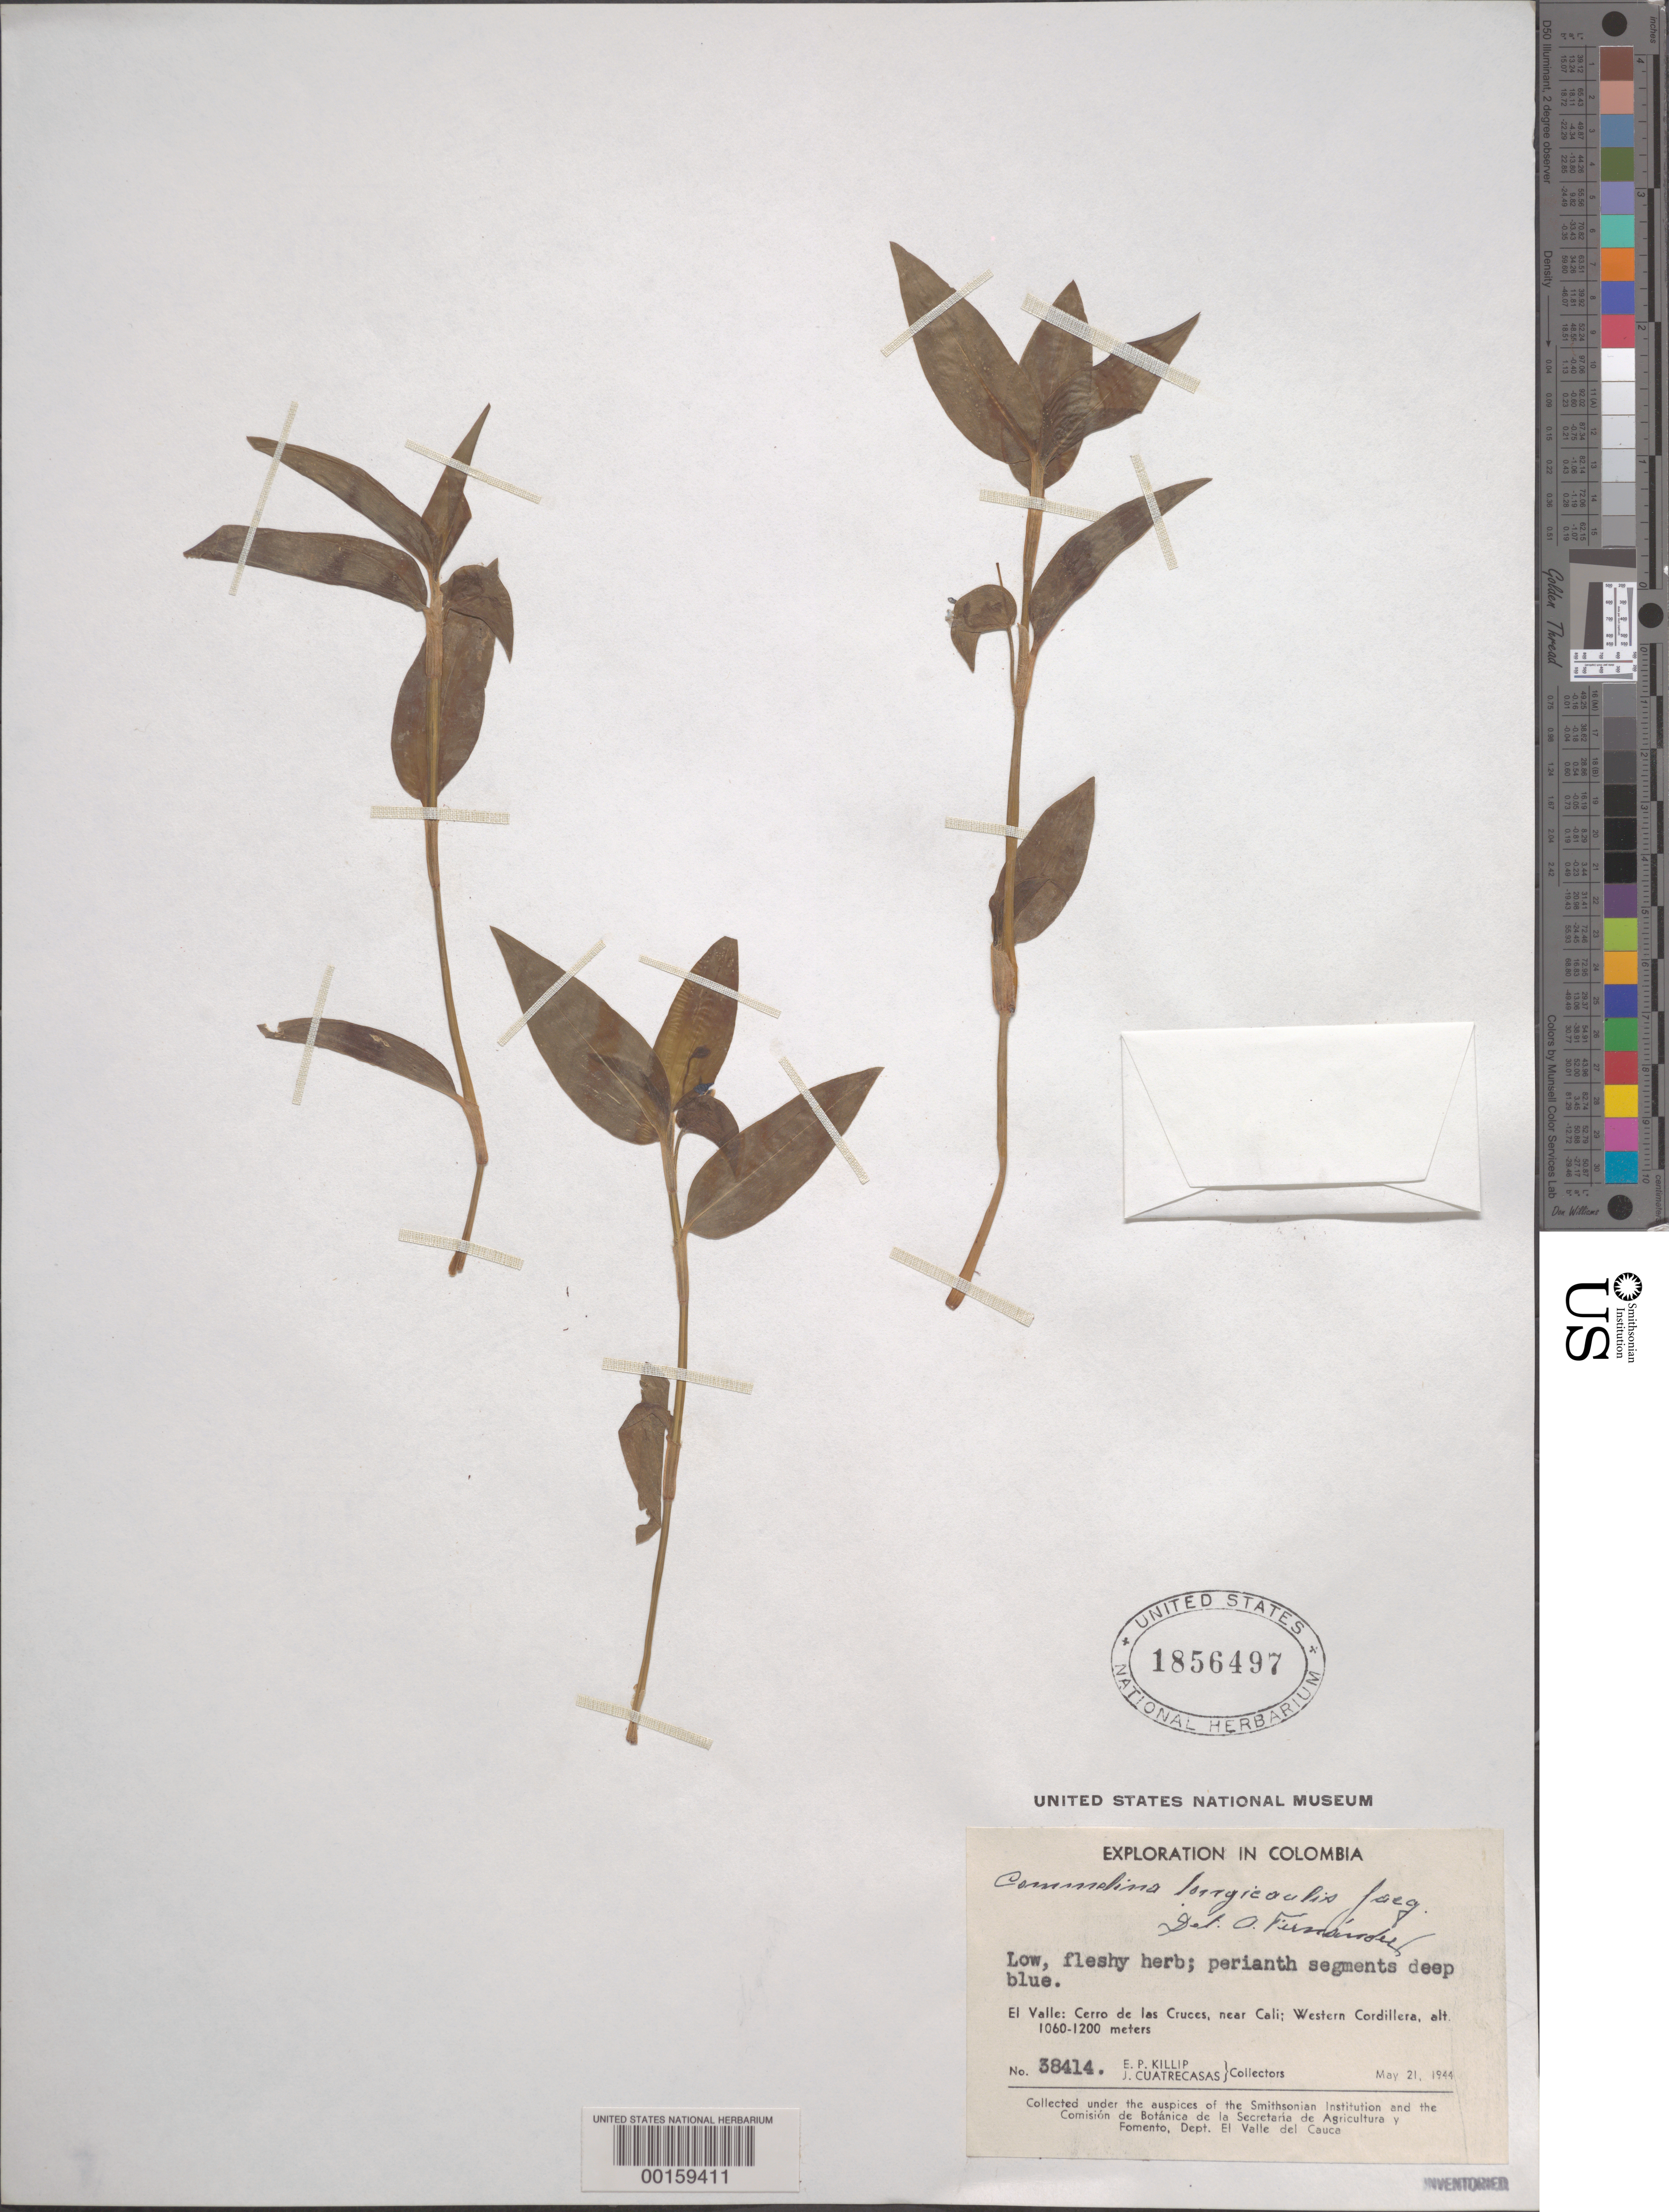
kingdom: Plantae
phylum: Tracheophyta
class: Liliopsida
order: Commelinales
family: Commelinaceae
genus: Commelina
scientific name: Commelina diffusa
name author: Burm. f.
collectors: E. P. Killip & J. Cuatrecasas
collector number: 37414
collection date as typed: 21 May 1944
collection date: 1944-05-21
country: Colombia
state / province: Valle del Cauca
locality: Cerro de Las Cruces, near Cali; western Cordillera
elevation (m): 1060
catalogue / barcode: US 1856497